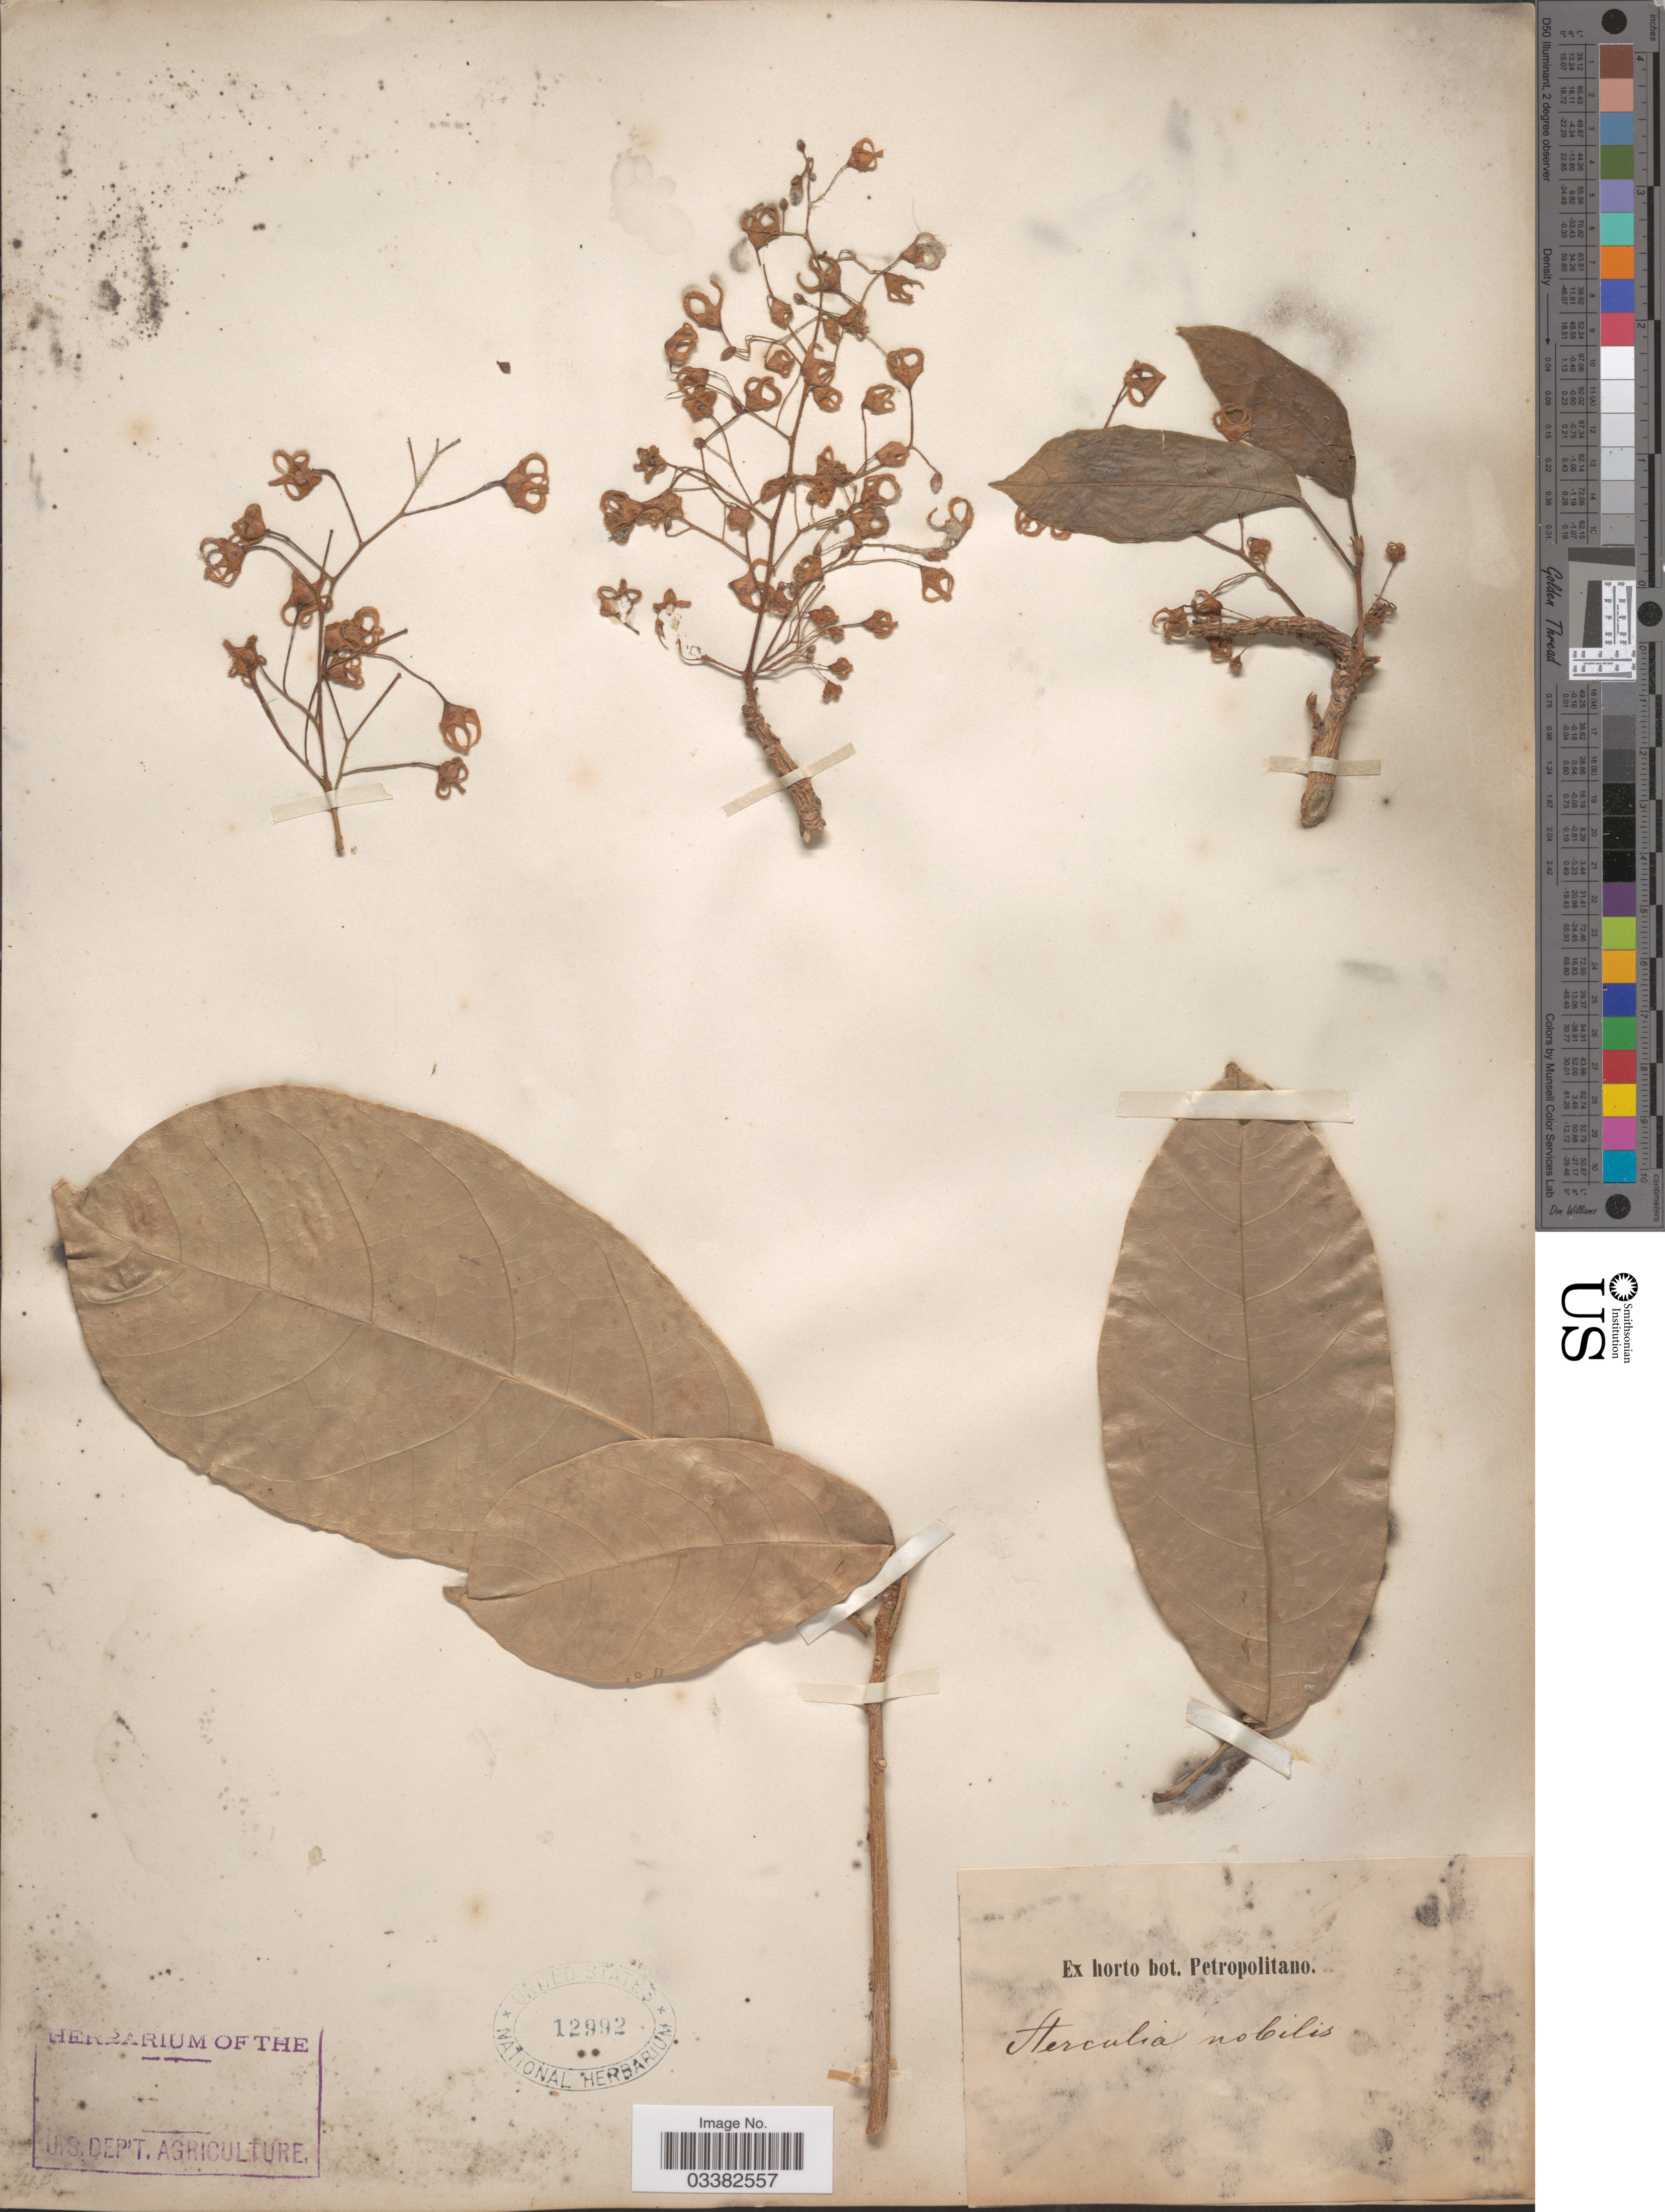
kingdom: Plantae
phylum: Tracheophyta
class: Magnoliopsida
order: Malvales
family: Malvaceae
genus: Sterculia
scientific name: Sterculia nobilis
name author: Sm.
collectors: ex Horto Bot. Petropolitano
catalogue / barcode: US 12992